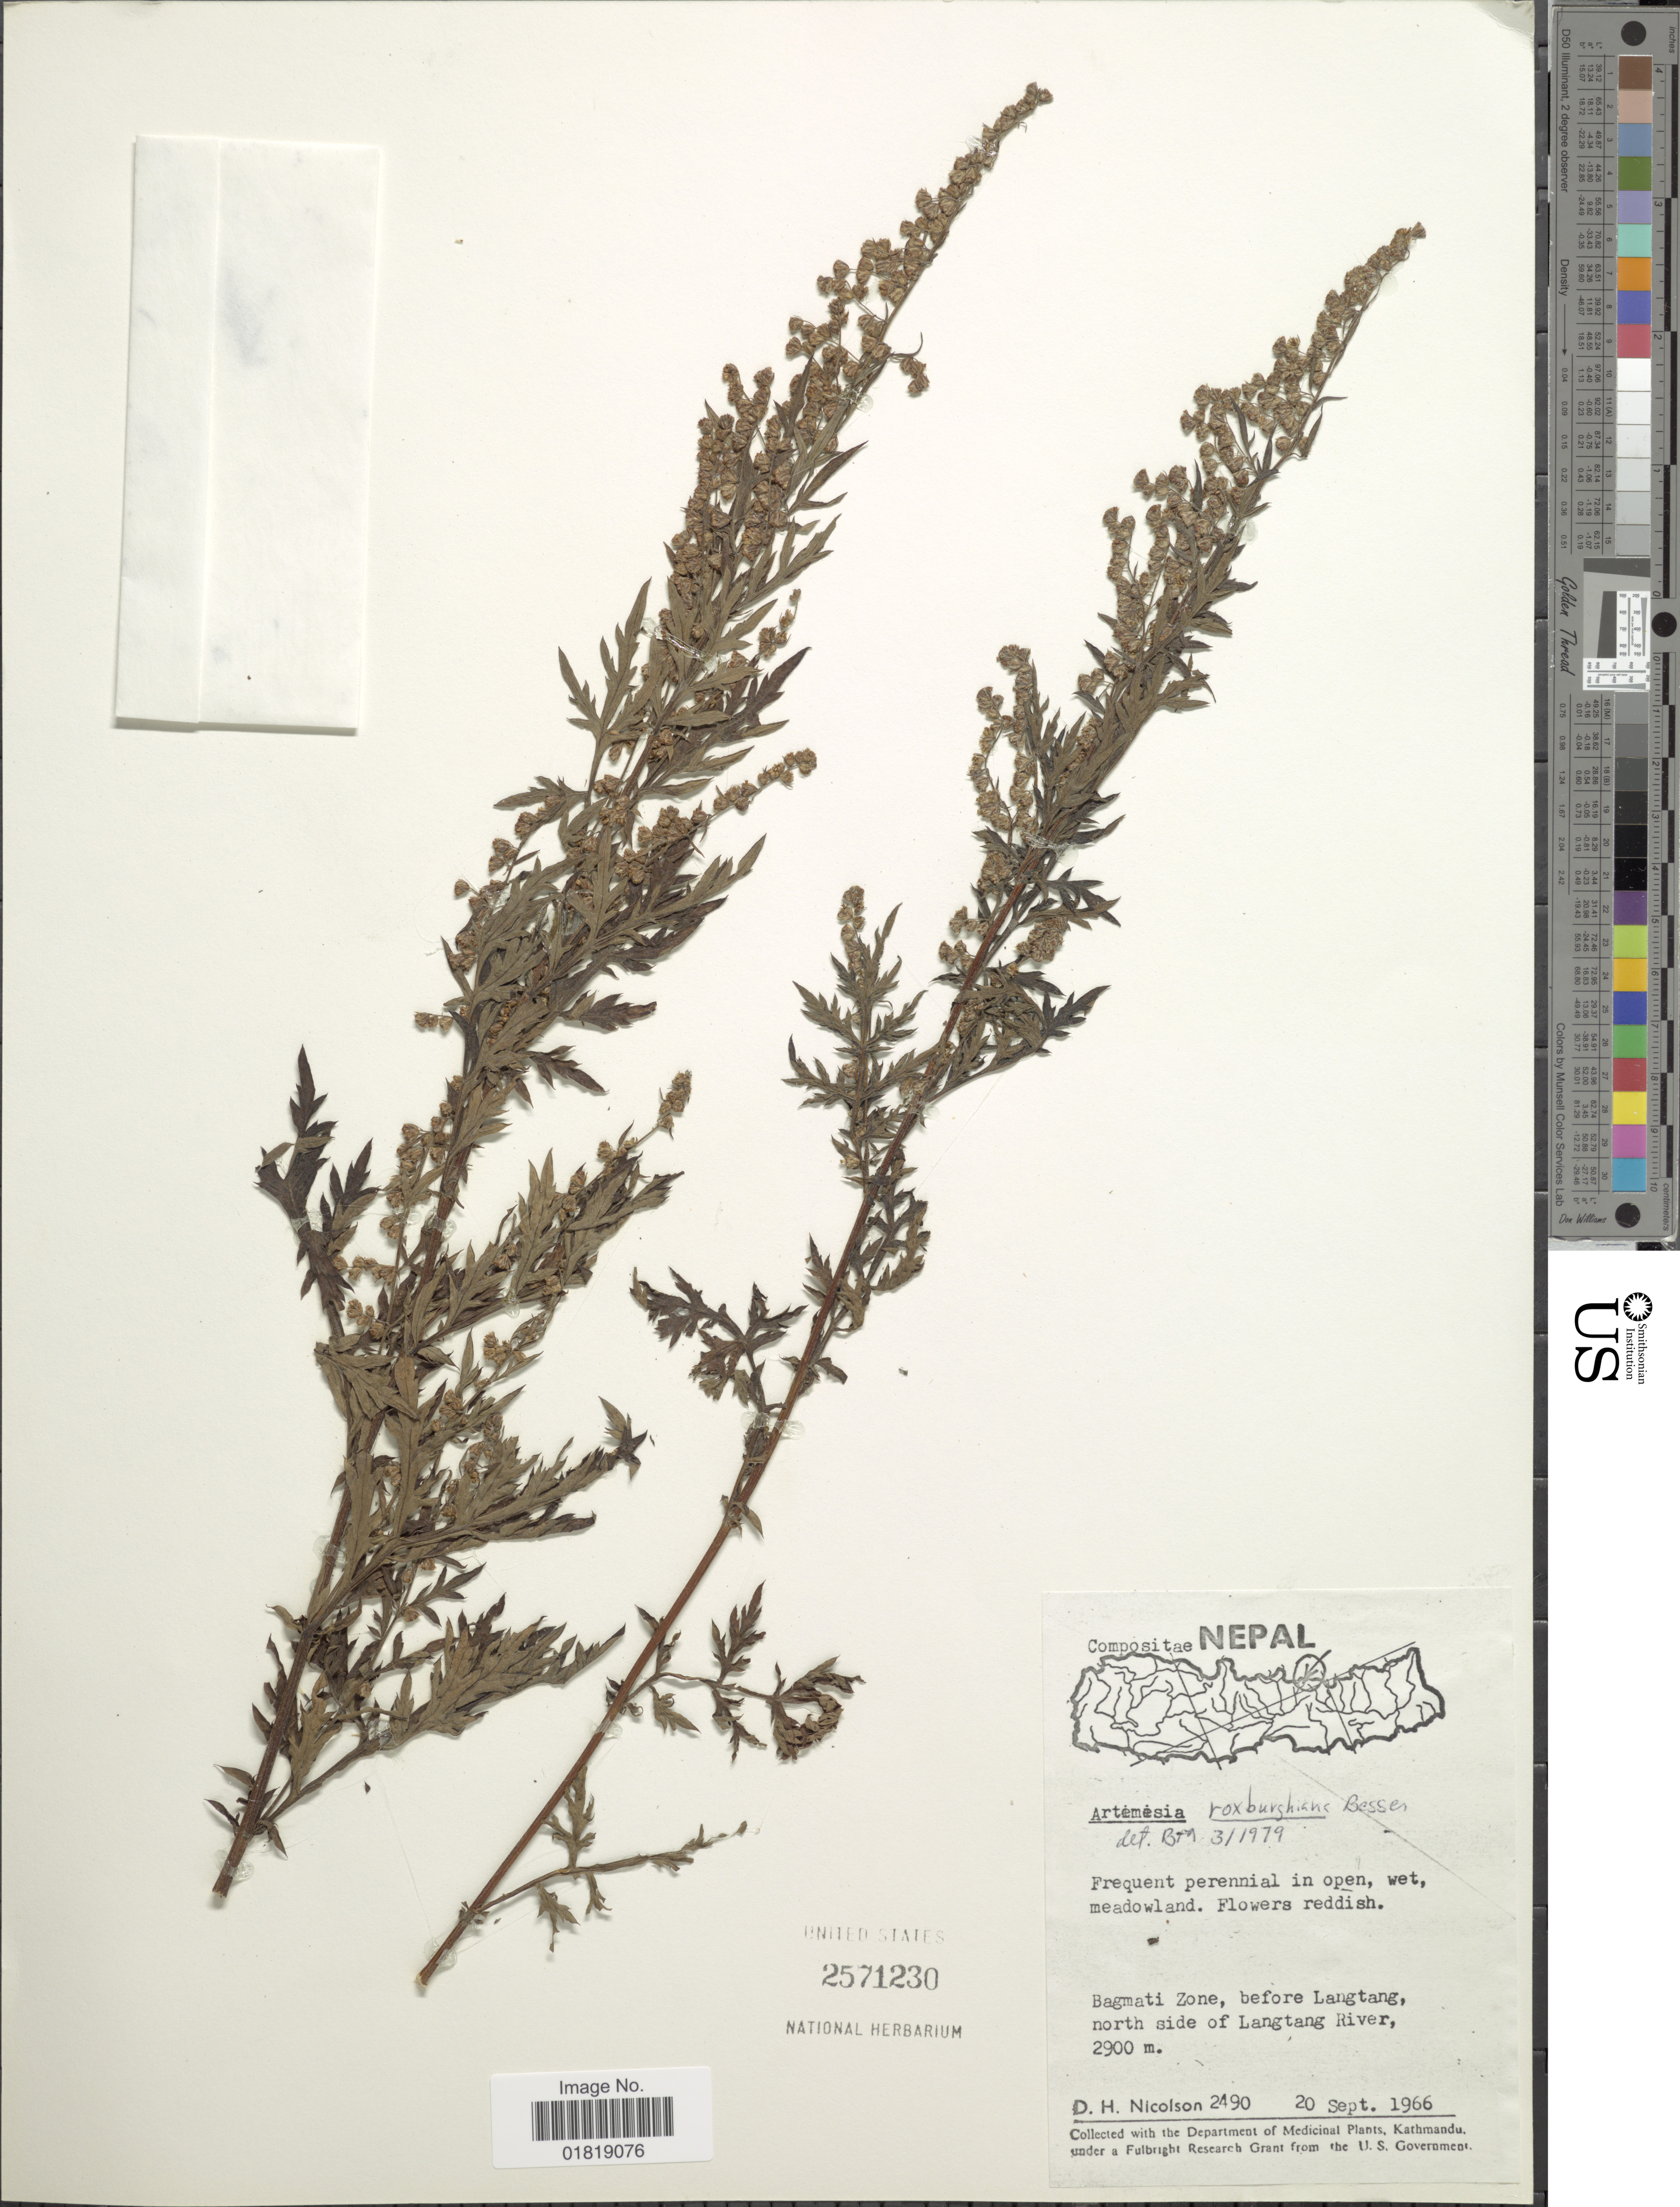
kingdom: Plantae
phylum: Tracheophyta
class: Magnoliopsida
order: Asterales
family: Asteraceae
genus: Artemisia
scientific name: Artemisia roxburghiana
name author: Besser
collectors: D. H. Nicolson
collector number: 2490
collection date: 1966-09-20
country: Nepal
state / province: Bagmati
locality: Bagmati Zone, before Langtang, north side of Langtang River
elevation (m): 2900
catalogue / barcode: US 2571230